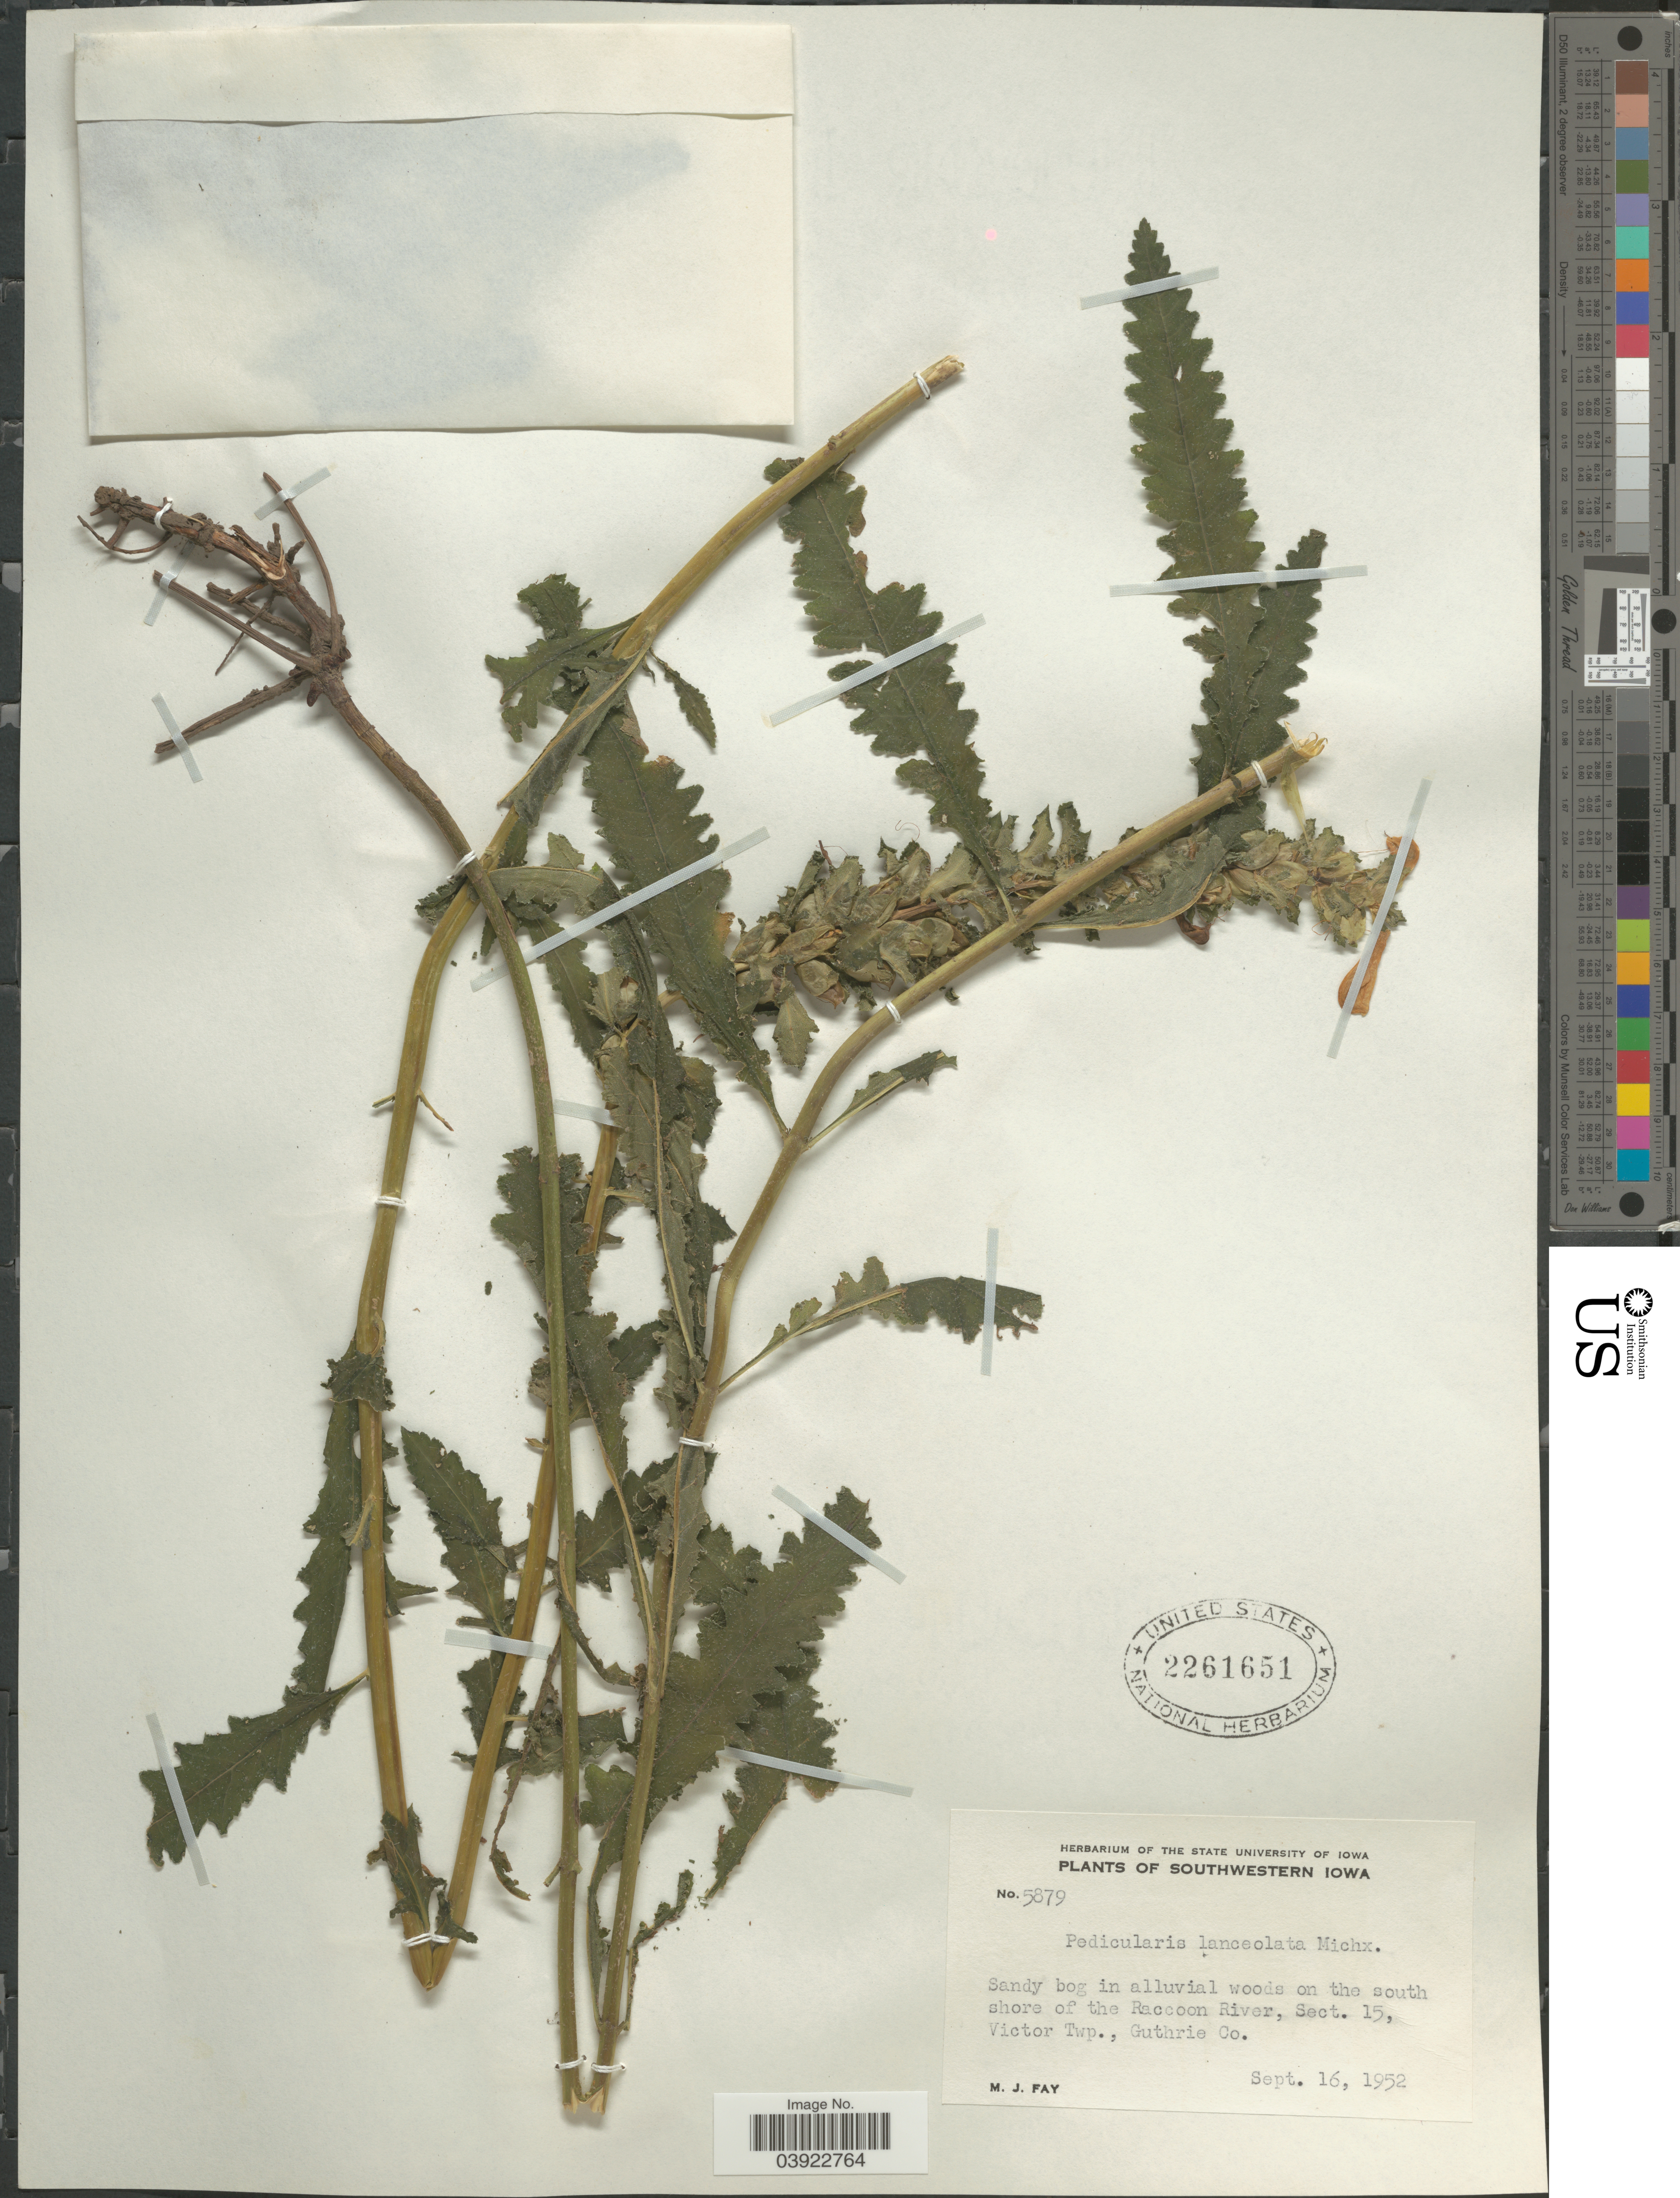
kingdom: Plantae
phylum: Tracheophyta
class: Magnoliopsida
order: Lamiales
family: Orobanchaceae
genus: Pedicularis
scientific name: Pedicularis lanceolata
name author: Michx.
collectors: M. Fay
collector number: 5879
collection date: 1952-09-16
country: United States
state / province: Iowa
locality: Southwestern Iowa. Sandy bog in alluvial woods on the south shore of the Raccoon River, Sect. 15, Victor Twp., Guthrie Co.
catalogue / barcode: US 2261651